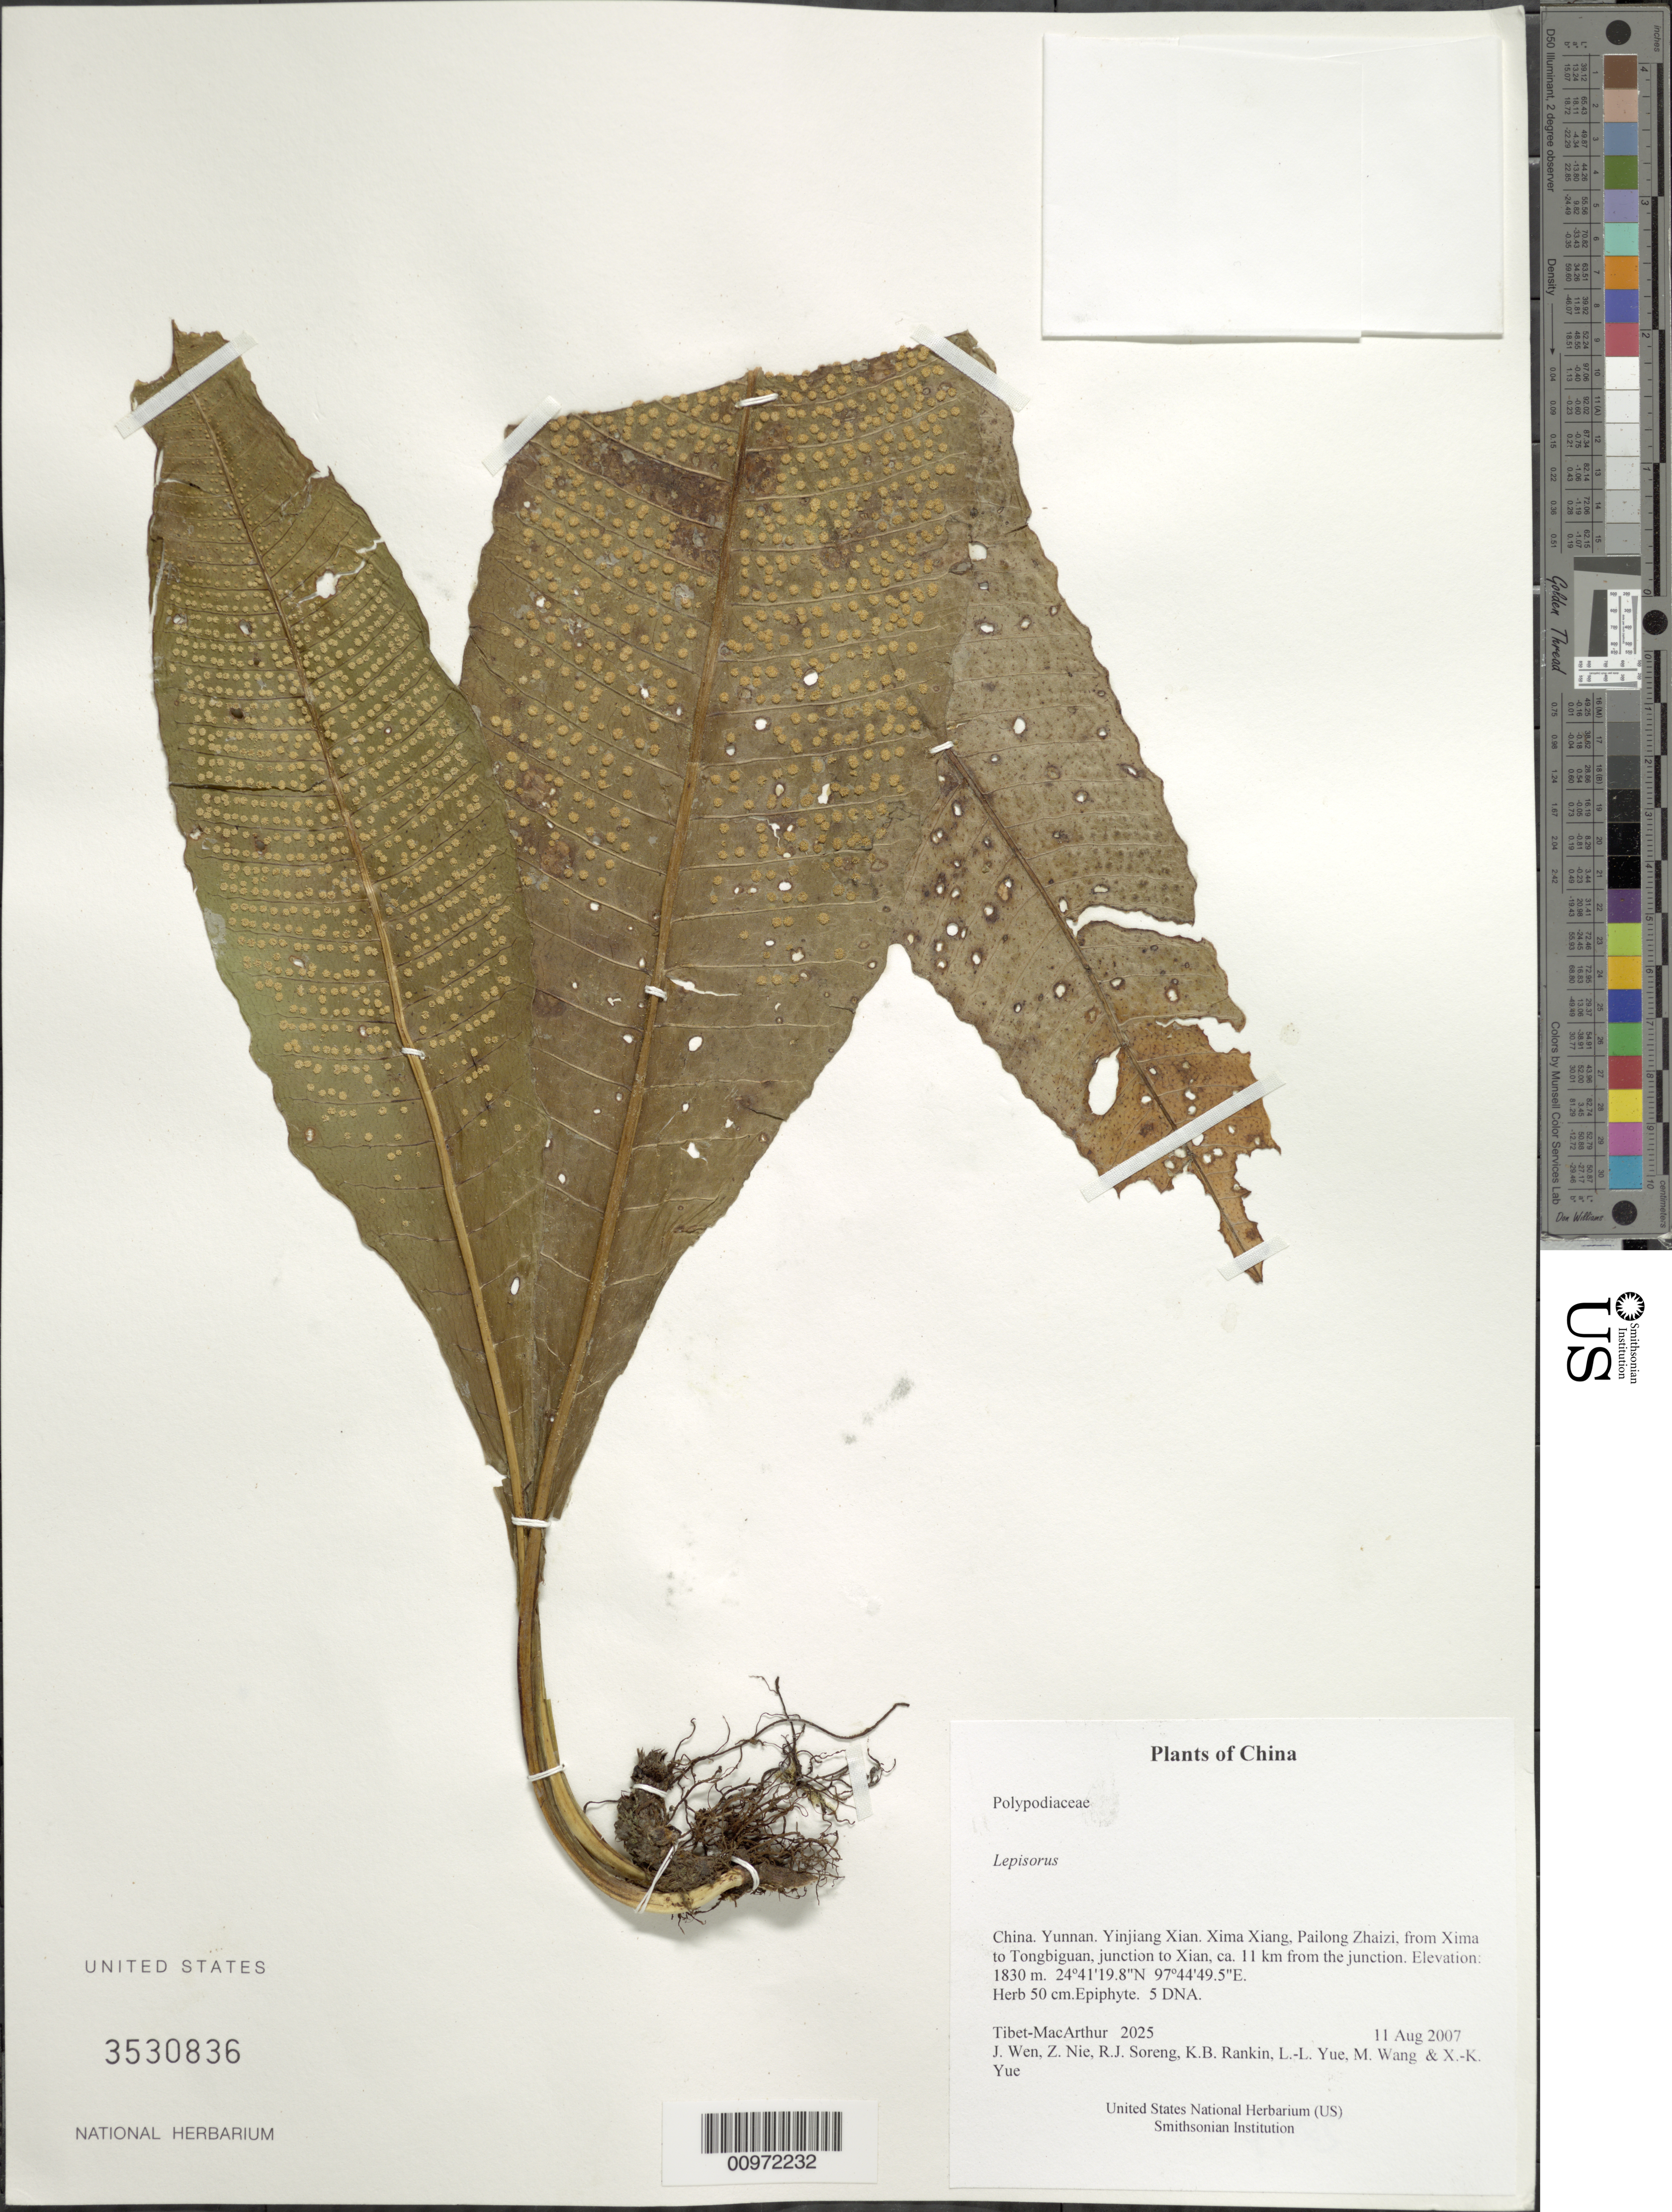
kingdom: Plantae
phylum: Tracheophyta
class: Polypodiopsida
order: Polypodiales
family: Polypodiaceae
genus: Lepisorus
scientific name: Lepisorus sp.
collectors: Tibet-MacArthur, J. Wen, Z. Nie, R. J. Soreng, K. Rankin, L. Yue, M. Wang & X. Yue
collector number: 2025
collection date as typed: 11 Aug 2007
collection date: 2007-08-11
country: China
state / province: Yunnan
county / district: Yinjiang Xian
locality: Xima Xiang, Pailong Zhaizi, from Xima to Tongbiguan, junction to Xian, ca. 11 km from the junction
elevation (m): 1830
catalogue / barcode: US 3530836